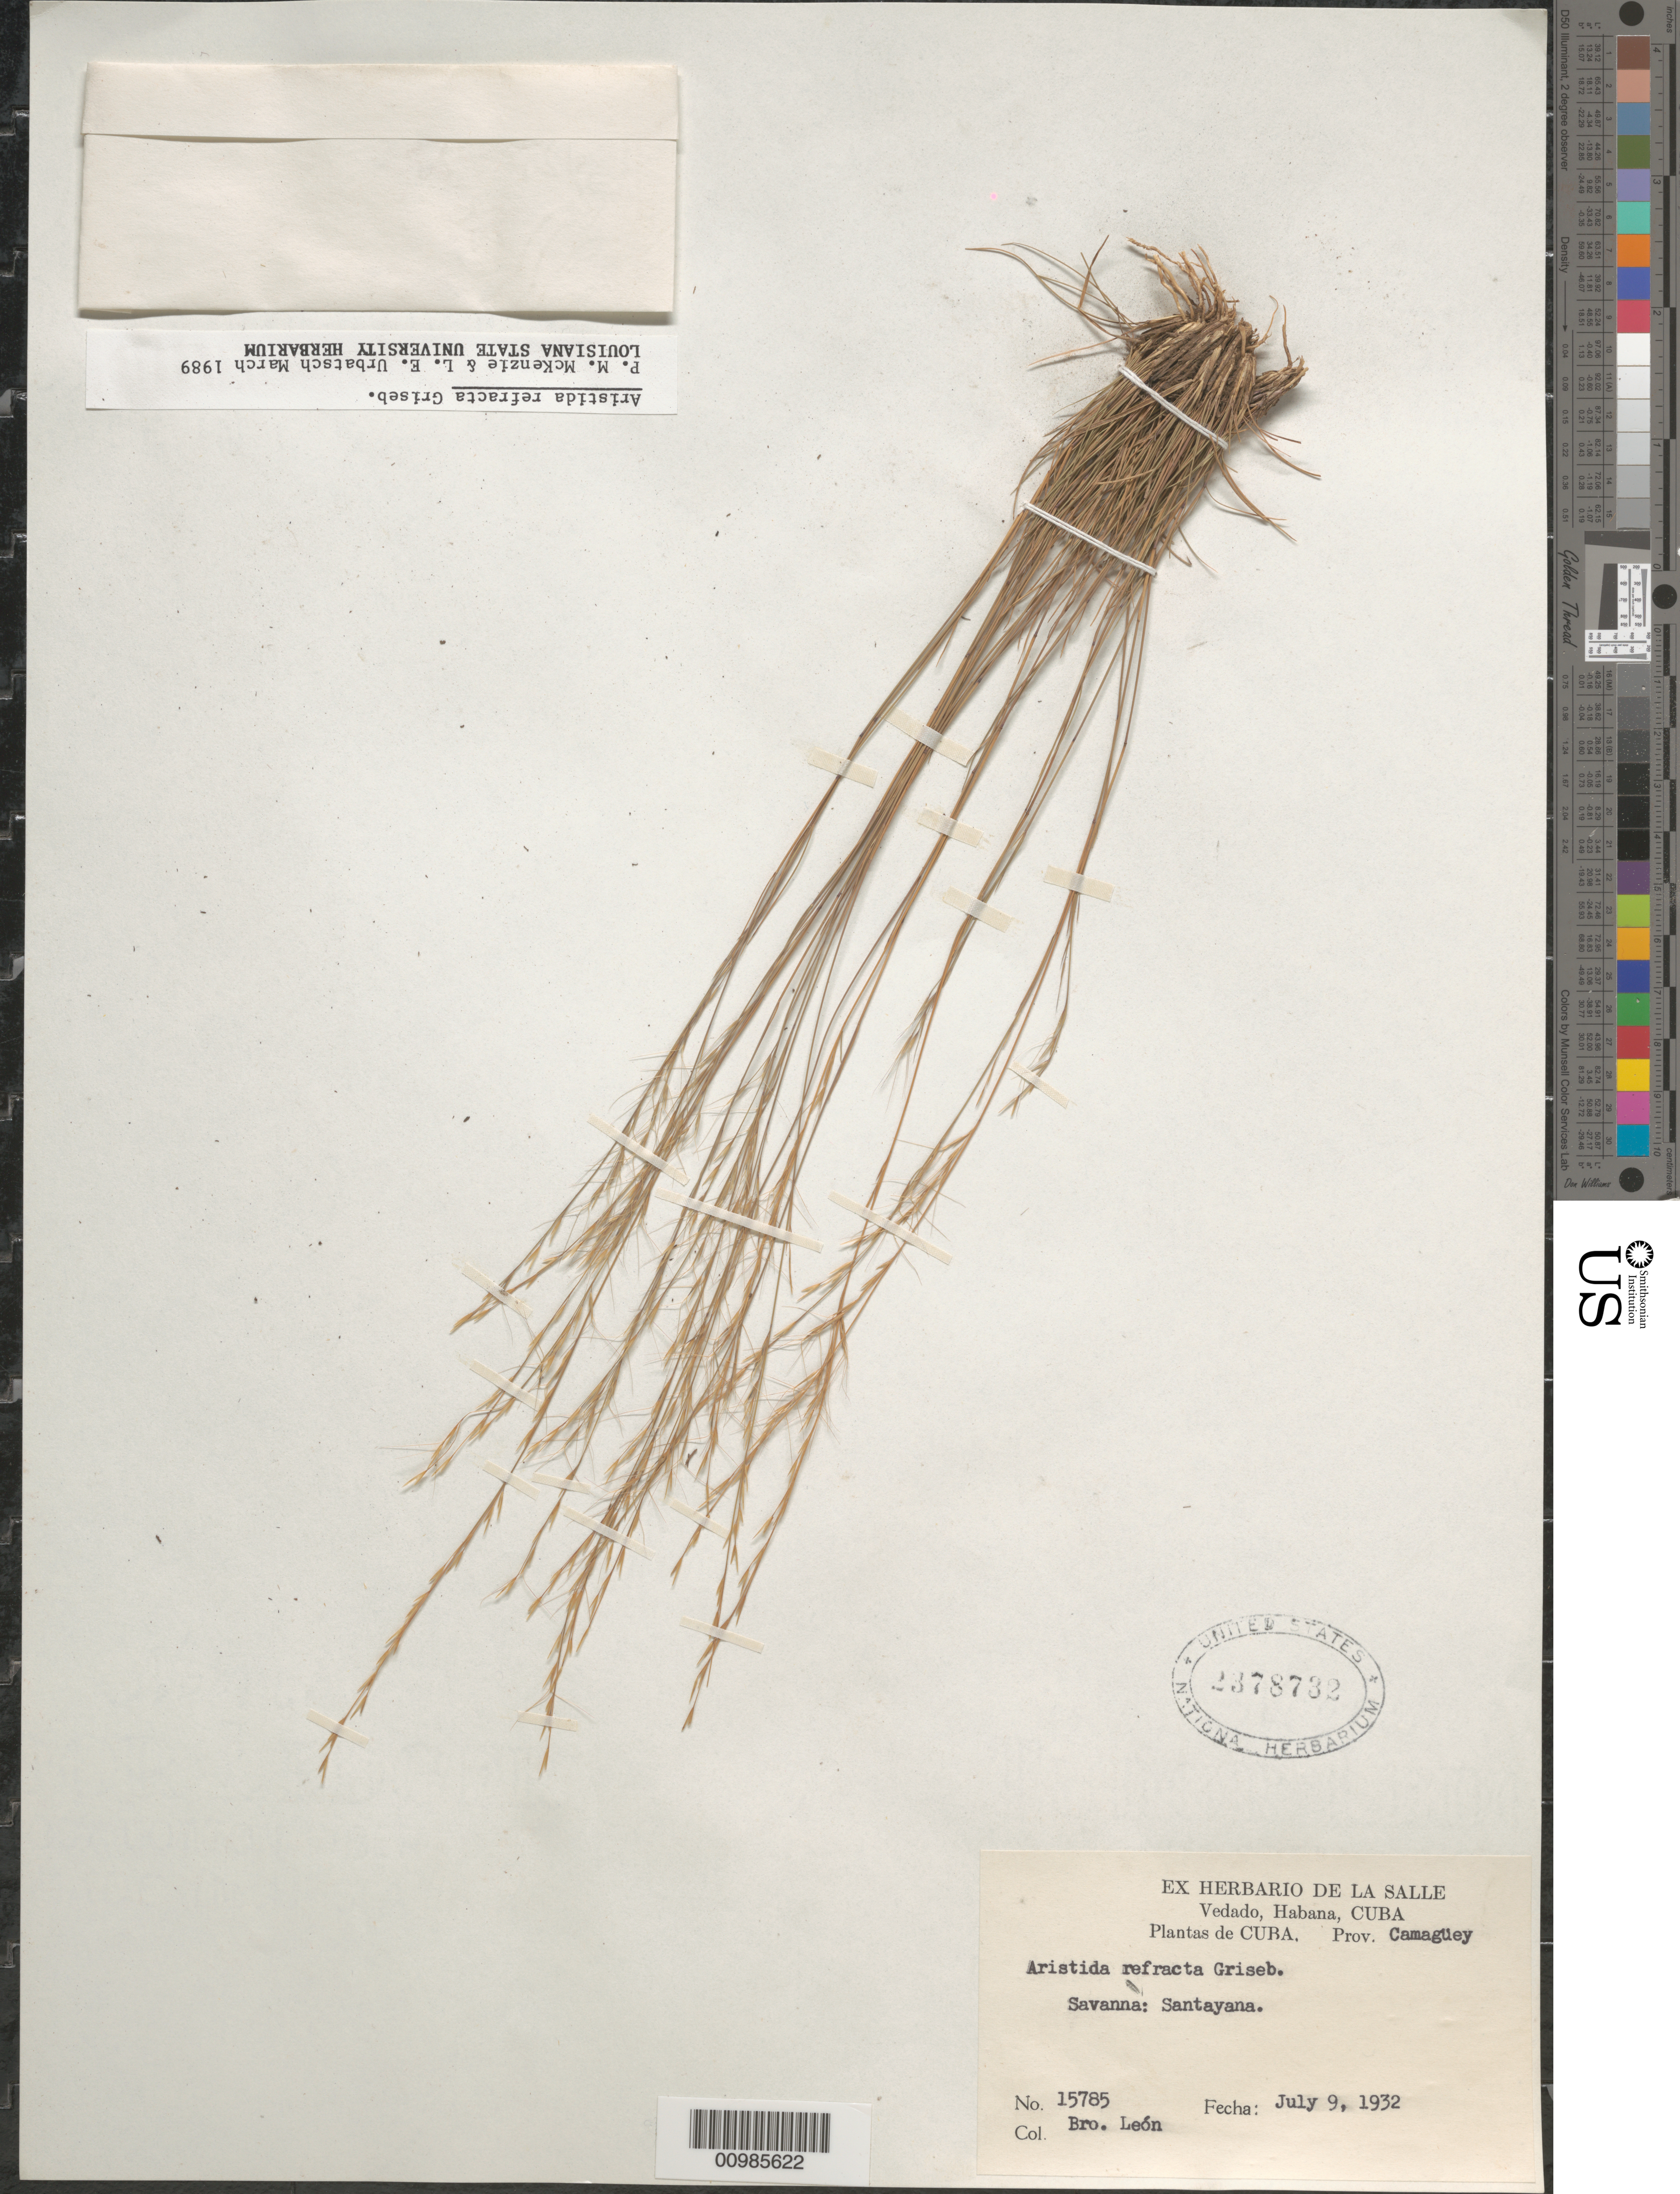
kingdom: Plantae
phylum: Tracheophyta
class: Liliopsida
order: Poales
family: Poaceae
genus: Aristida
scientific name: Aristida refracta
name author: Griseb.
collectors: Bro. León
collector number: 15785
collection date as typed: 09 Jul 1932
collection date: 1932-07-09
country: Cuba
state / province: Camagüey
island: Cuba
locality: Santayana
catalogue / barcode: US 2378732